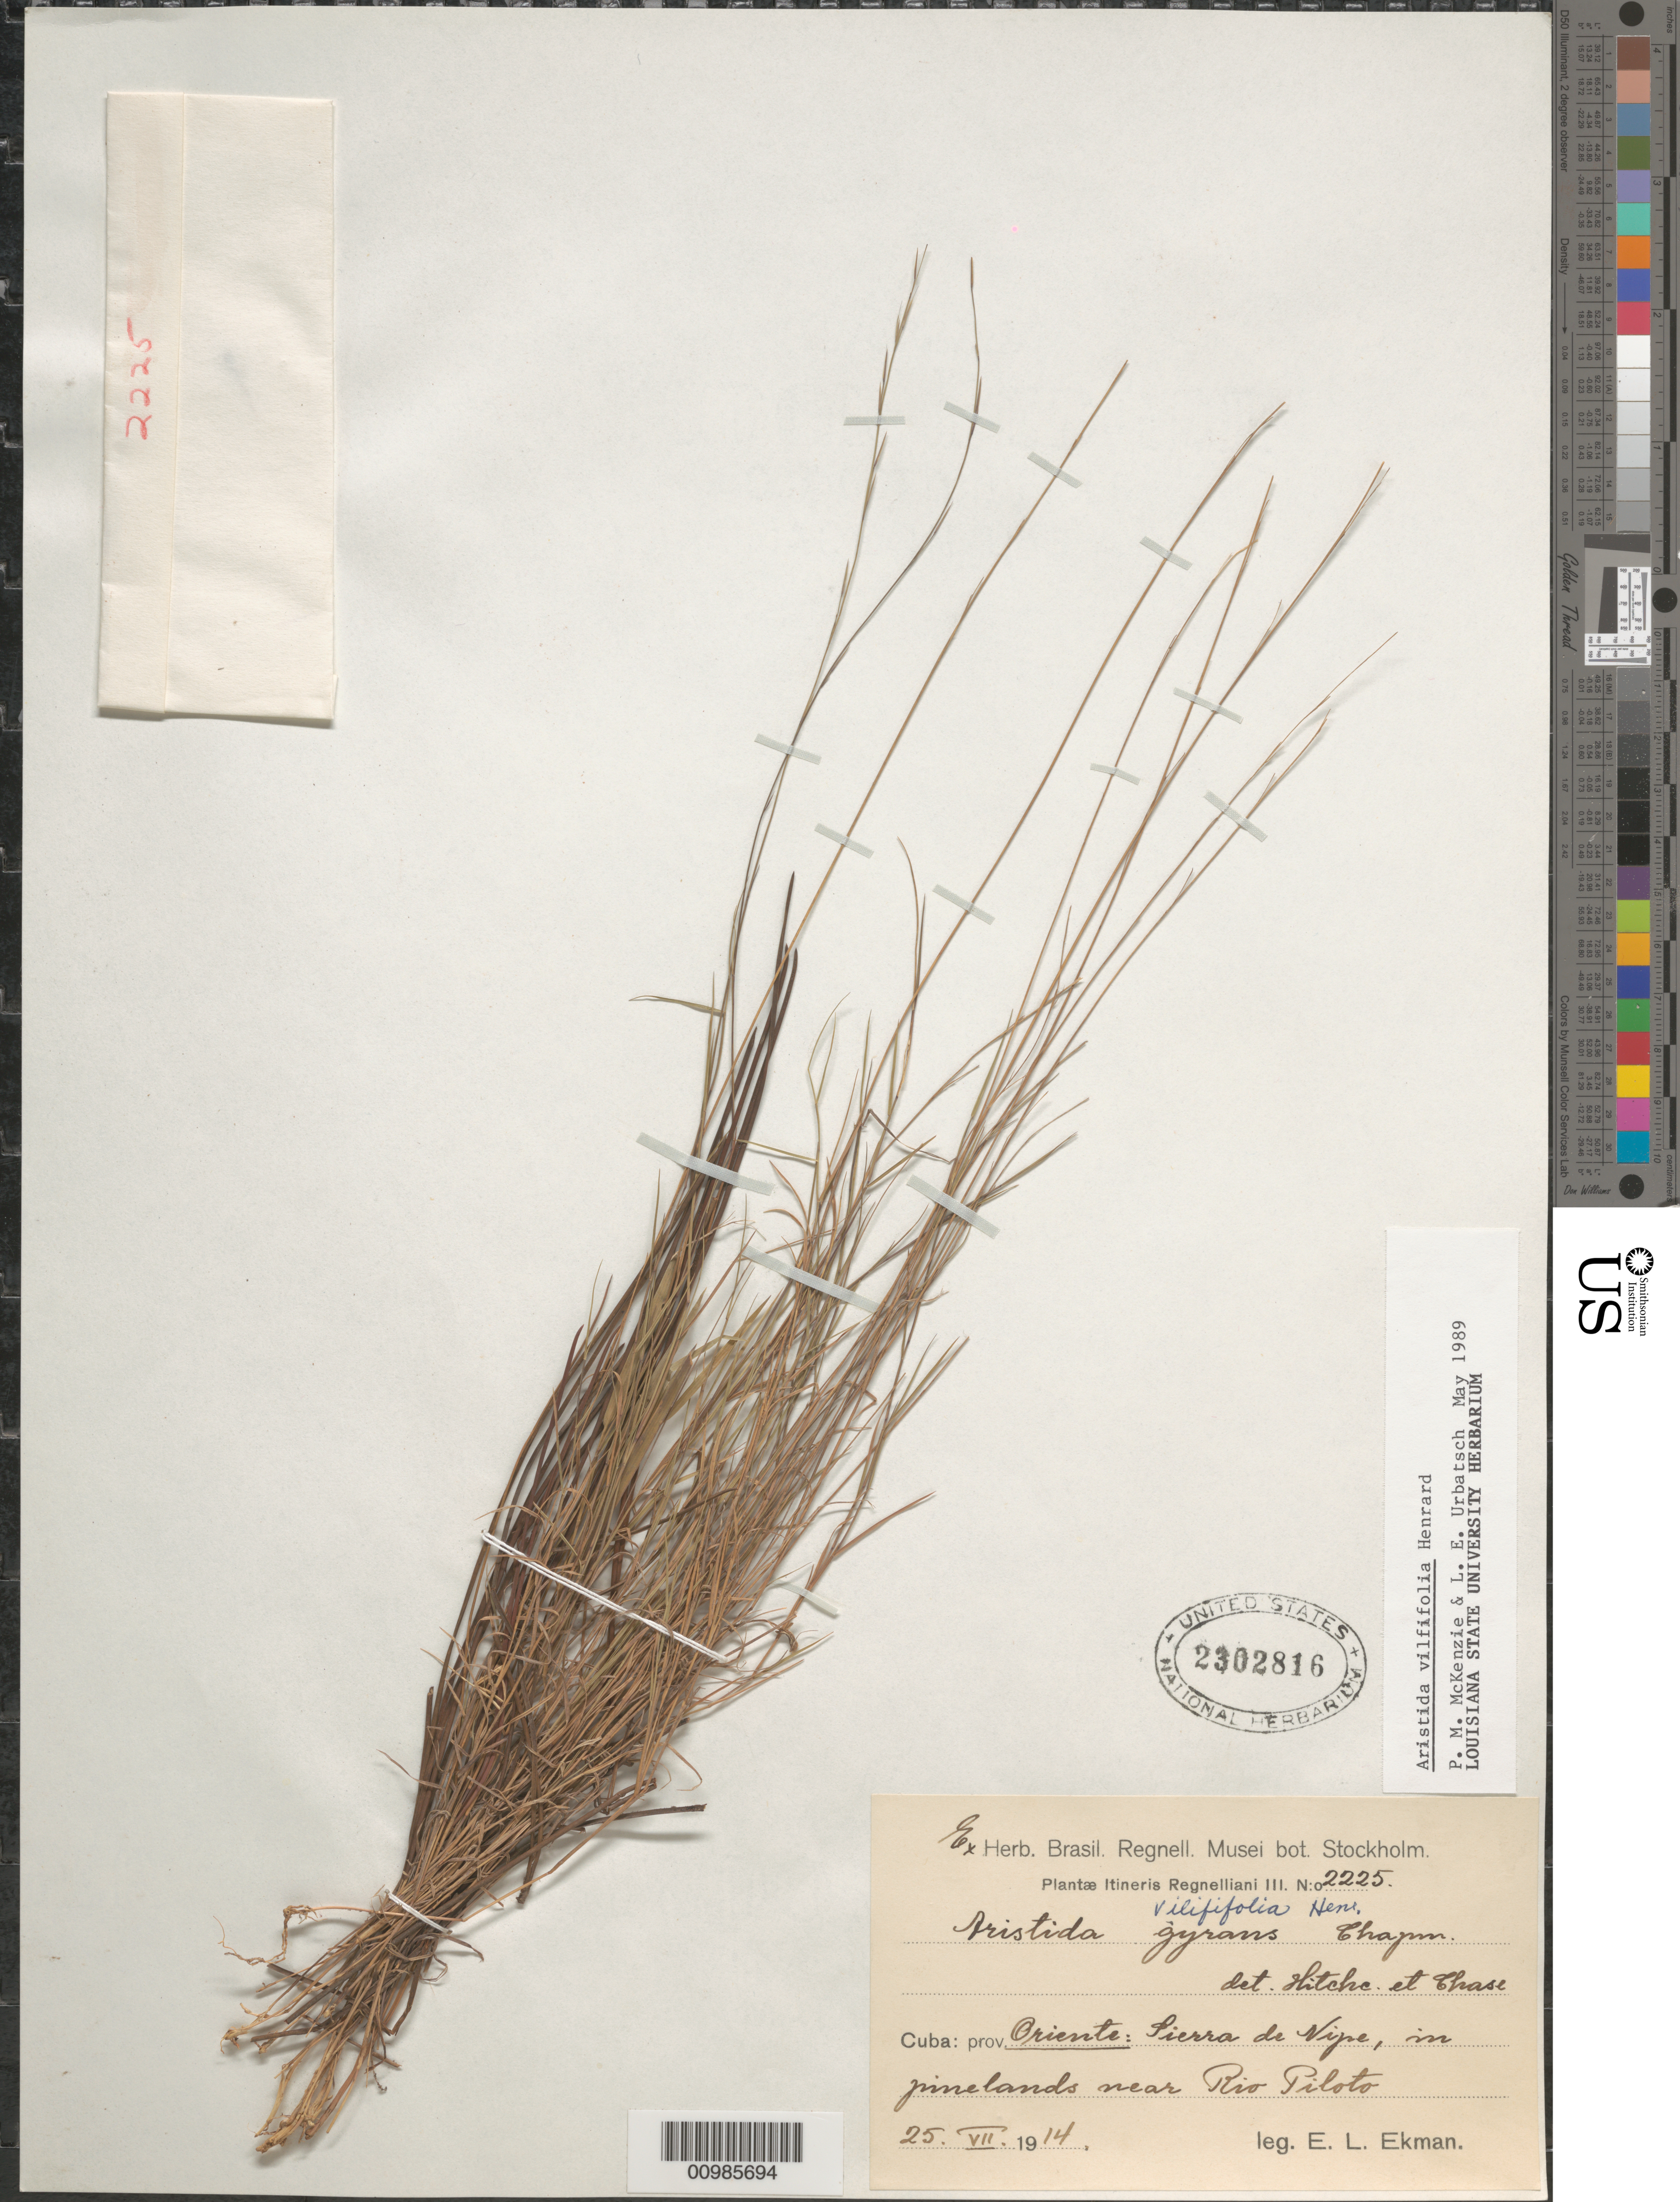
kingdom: Plantae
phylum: Tracheophyta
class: Liliopsida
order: Poales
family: Poaceae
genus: Aristida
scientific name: Aristida vilfifolia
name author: Henr.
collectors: E. L. Ekman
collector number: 2225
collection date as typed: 25 Jul 1914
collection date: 1914-07-25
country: Cuba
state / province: Holguín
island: Cuba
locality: Sierra de Nipe, near Rio Piloto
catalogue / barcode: US 2302816